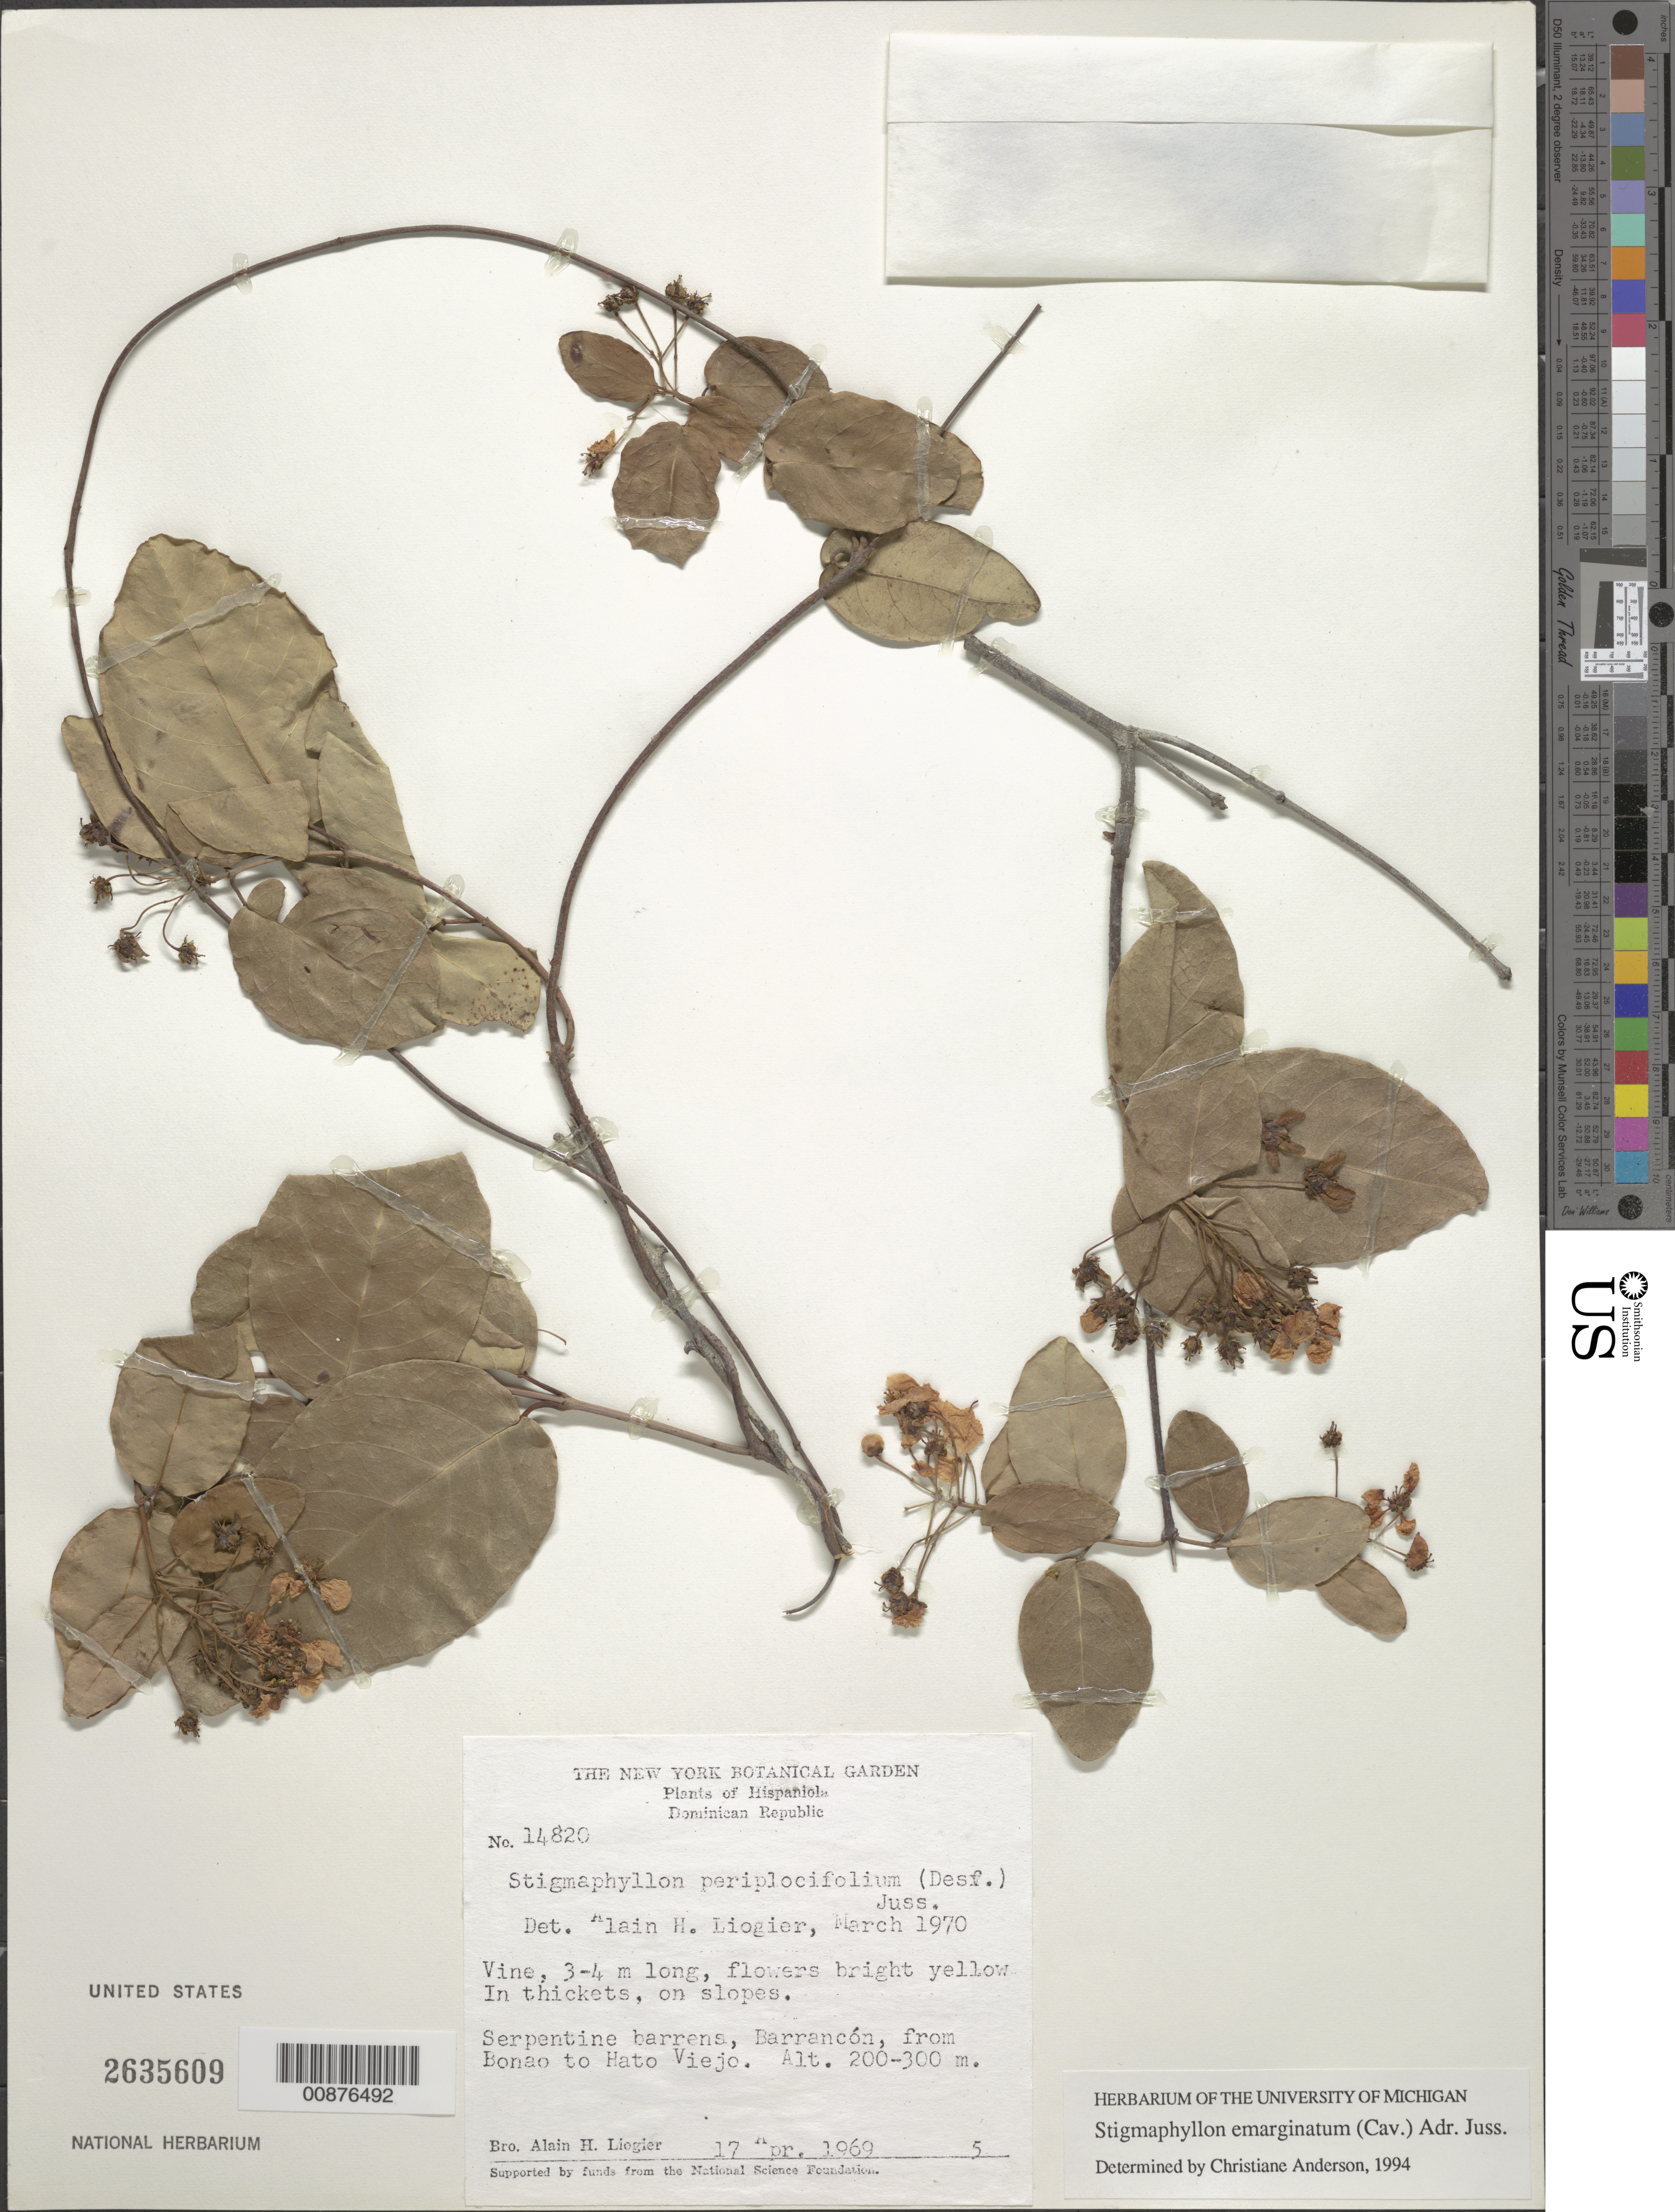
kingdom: Plantae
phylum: Tracheophyta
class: Magnoliopsida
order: Malpighiales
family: Malpighiaceae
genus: Stigmaphyllon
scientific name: Stigmaphyllon emarginatum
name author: (Cav.) A. Juss.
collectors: A. H. Liogier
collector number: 14820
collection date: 1969-04-17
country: Dominican Republic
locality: Hispaniola. Barrancón, from Bonao to Hato Viejo.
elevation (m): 200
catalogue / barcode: US 2635609